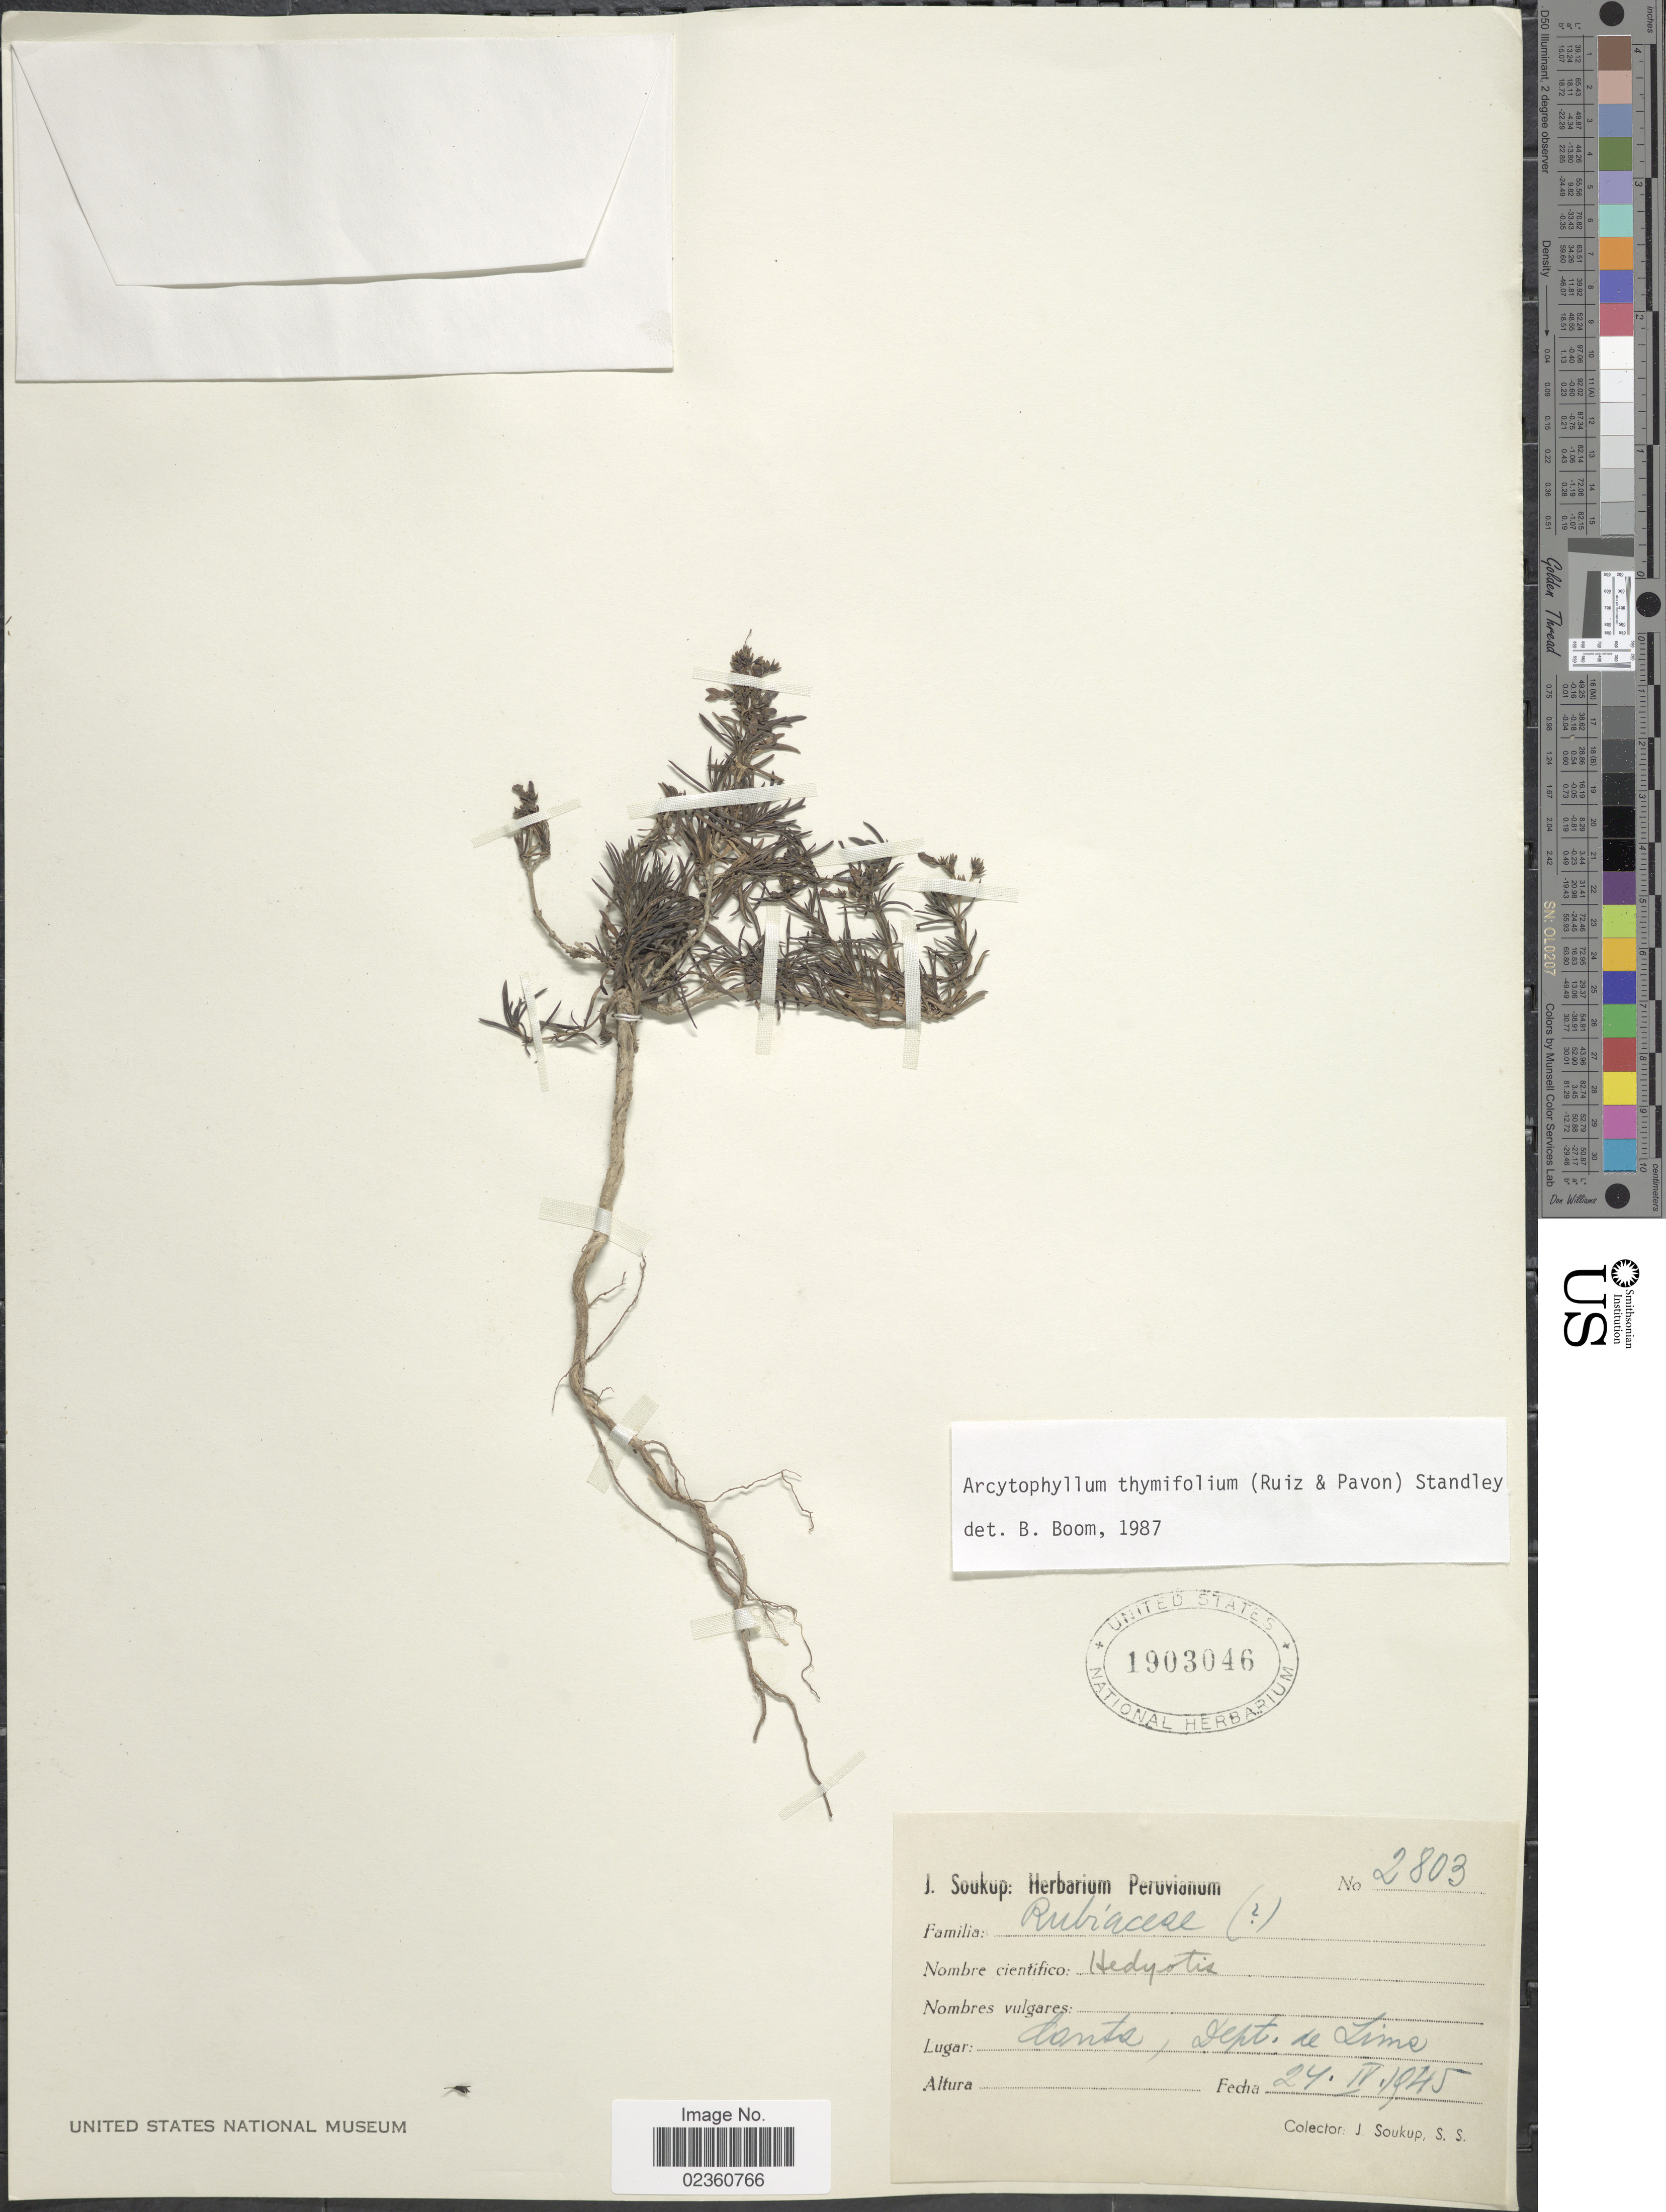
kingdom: Plantae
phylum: Tracheophyta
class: Magnoliopsida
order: Gentianales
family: Rubiaceae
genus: Arcytophyllum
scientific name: Arcytophyllum thymifolium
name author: (Ruiz & Pav.) Standl.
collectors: J. Soukup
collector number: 2803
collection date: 1945-04-24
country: Peru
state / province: Lima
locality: Canta, Dept. de Lima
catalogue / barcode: US 1903046